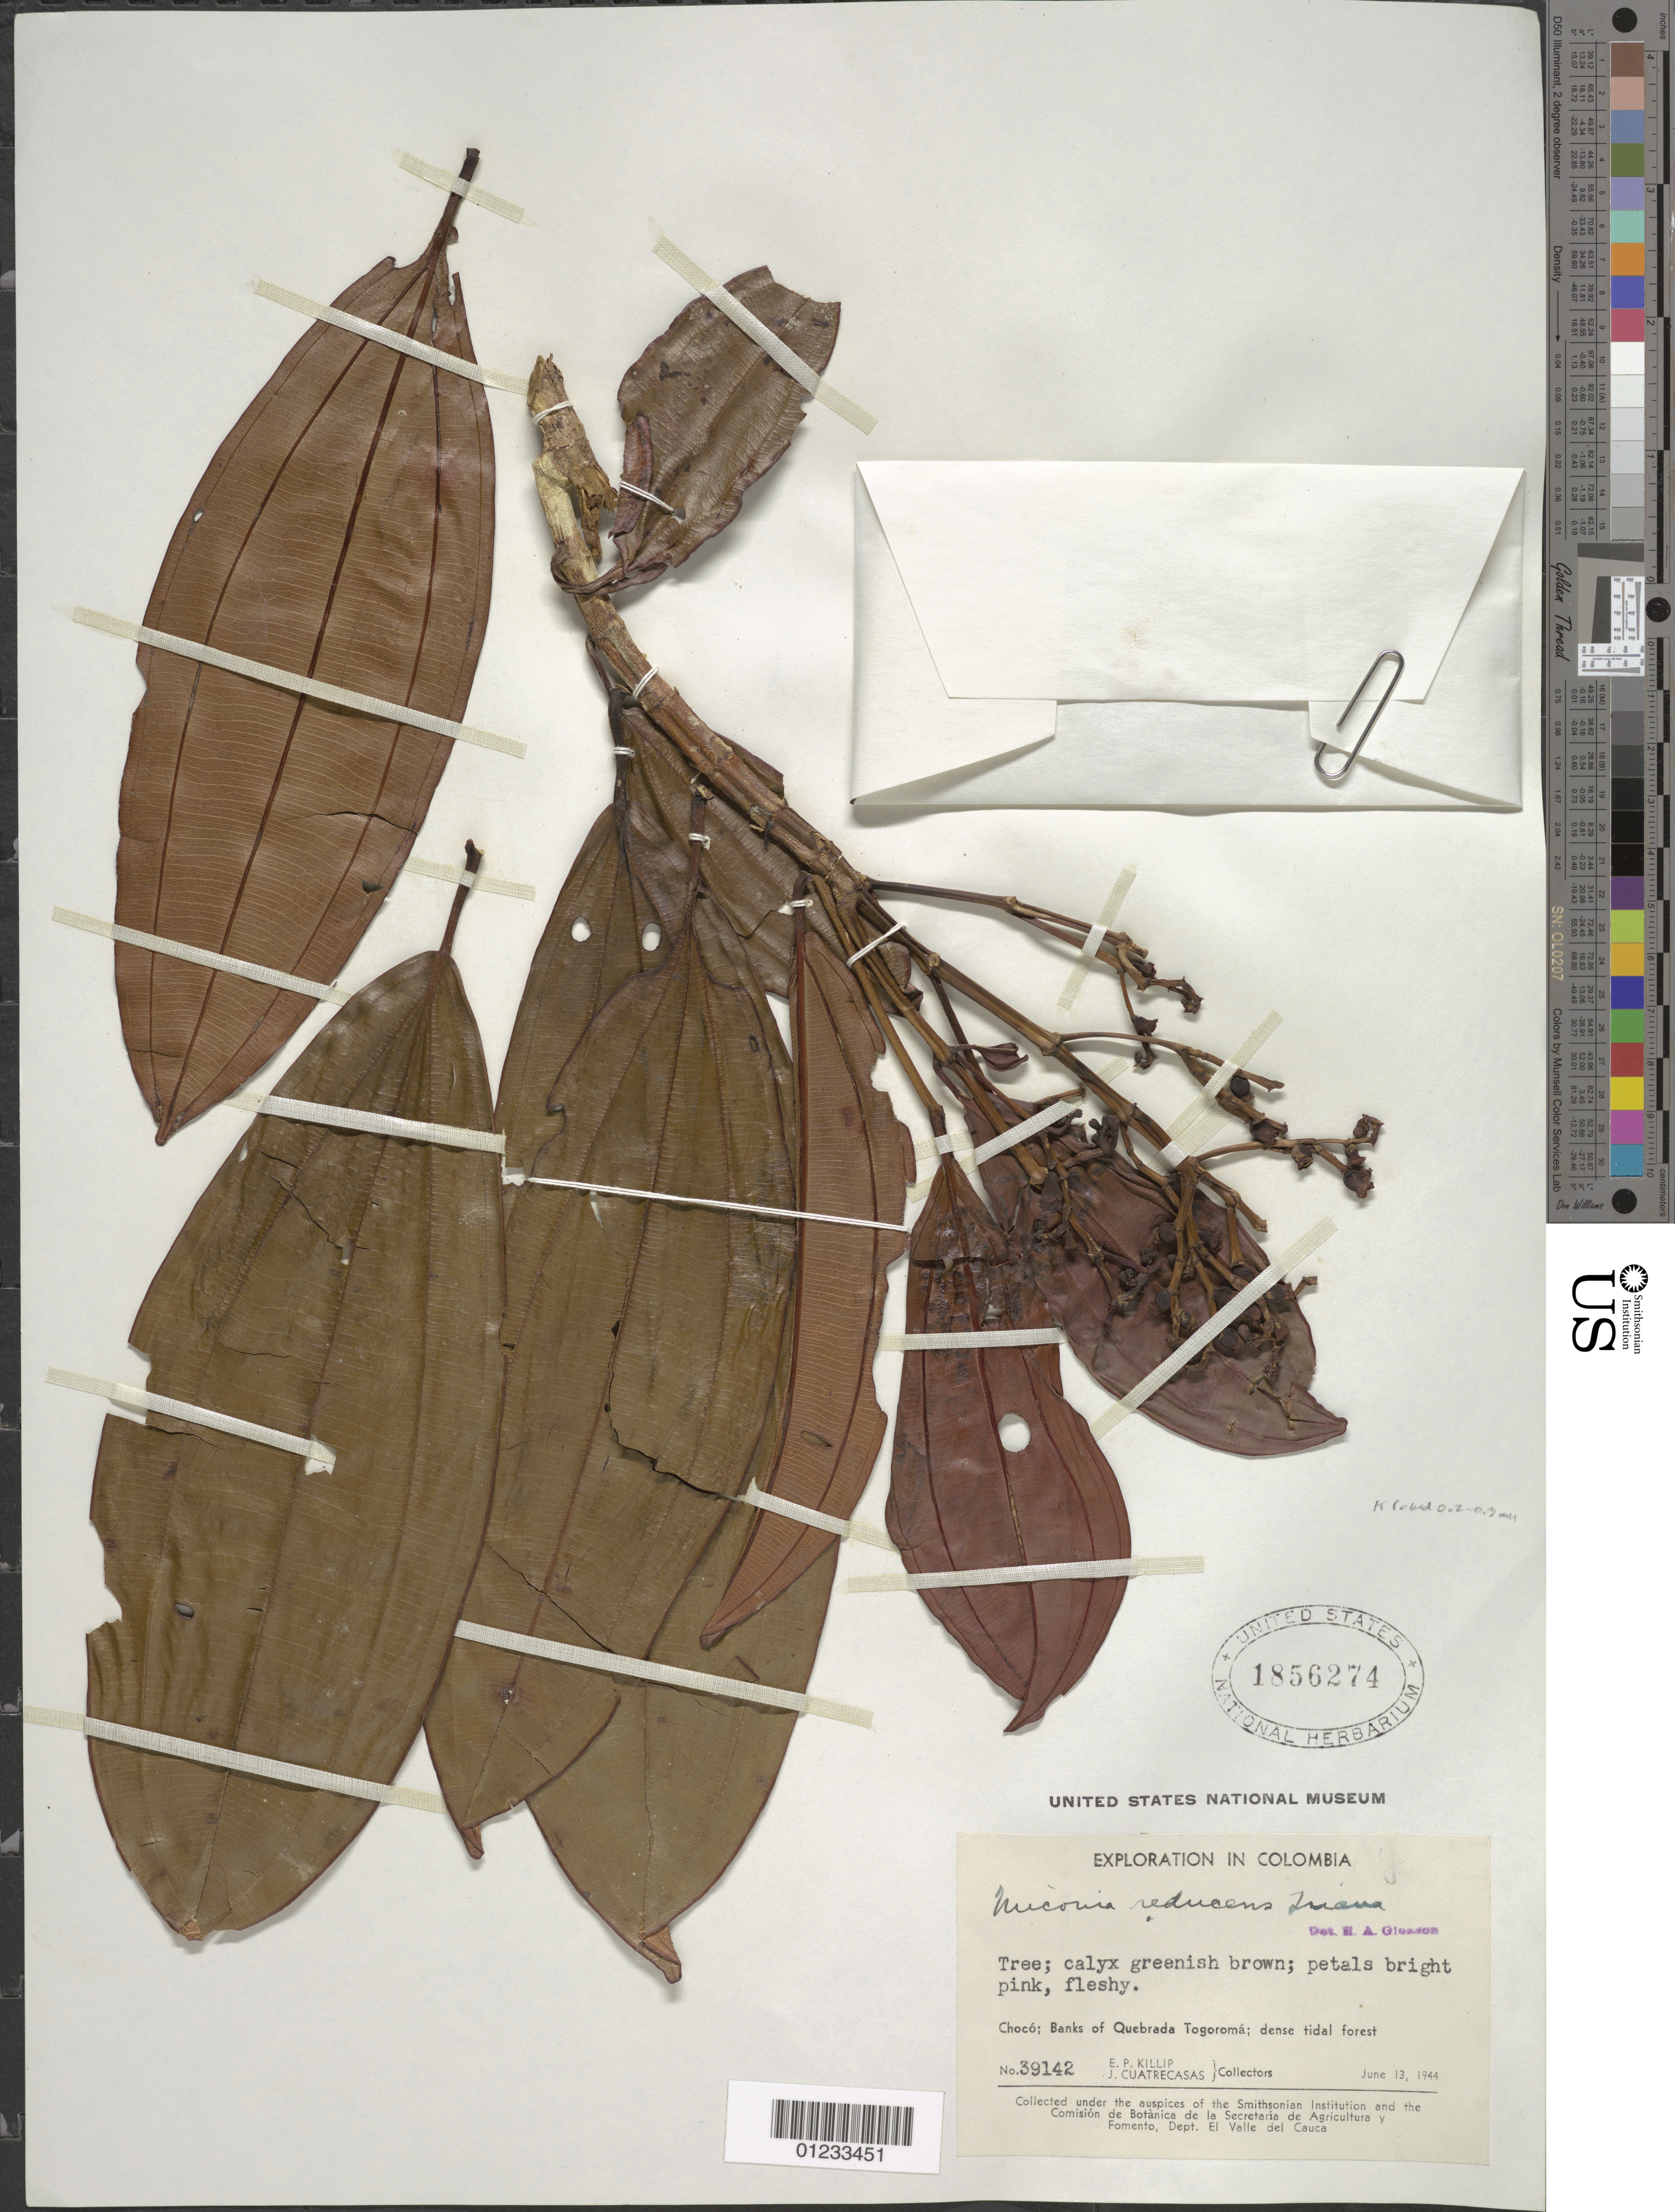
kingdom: Plantae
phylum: Tracheophyta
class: Magnoliopsida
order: Myrtales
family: Melastomataceae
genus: Miconia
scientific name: Miconia reducens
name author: Triana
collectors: E. P. Killip & J. Cuatrecasas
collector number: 39142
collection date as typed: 13 Jun 1944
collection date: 1944-06-13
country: Colombia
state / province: Chocó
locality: Banks of Quebrada Togoroma.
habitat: dense tidal forest.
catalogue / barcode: US 1856274